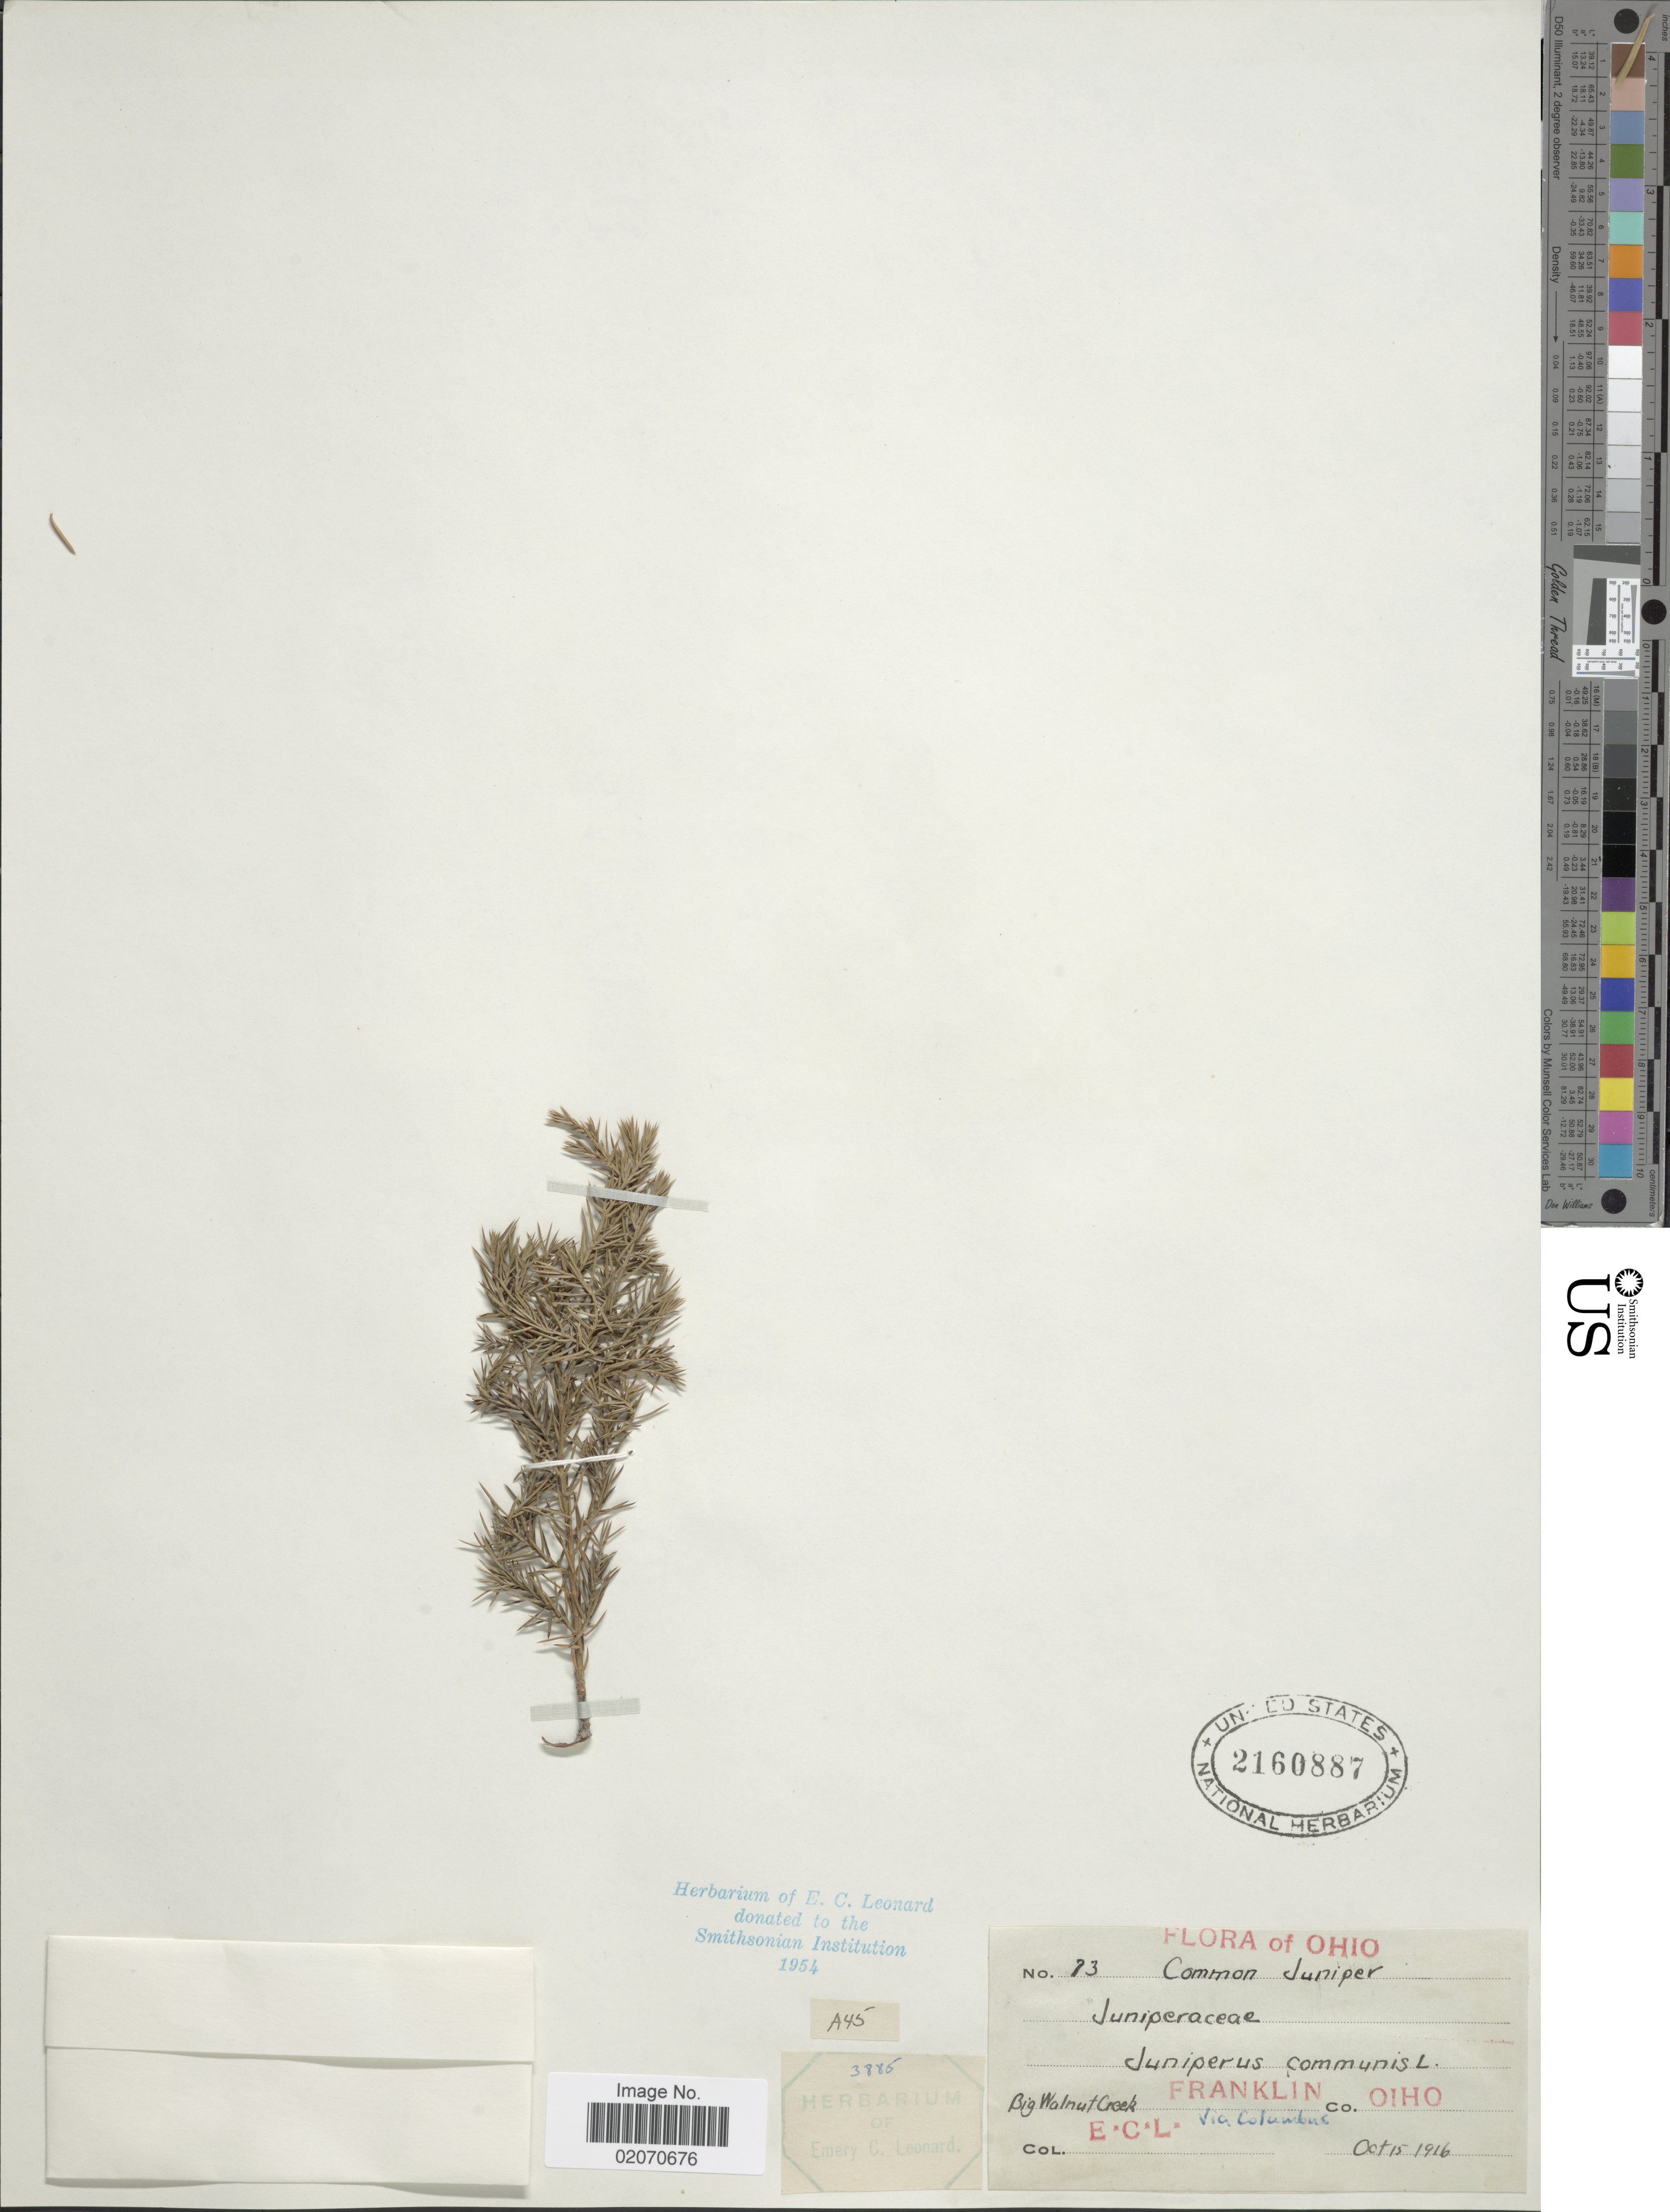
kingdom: Plantae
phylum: Tracheophyta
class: Pinopsida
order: Pinales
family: Cupressaceae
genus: Juniperus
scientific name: Juniperus communis var. depressa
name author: Pursh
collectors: E. C. Leonard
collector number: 73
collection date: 1916-10-15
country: Guinea-Bissau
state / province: Oio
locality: Big Walnut Creek, Franklin Co. Via Columbus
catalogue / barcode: US 2160887